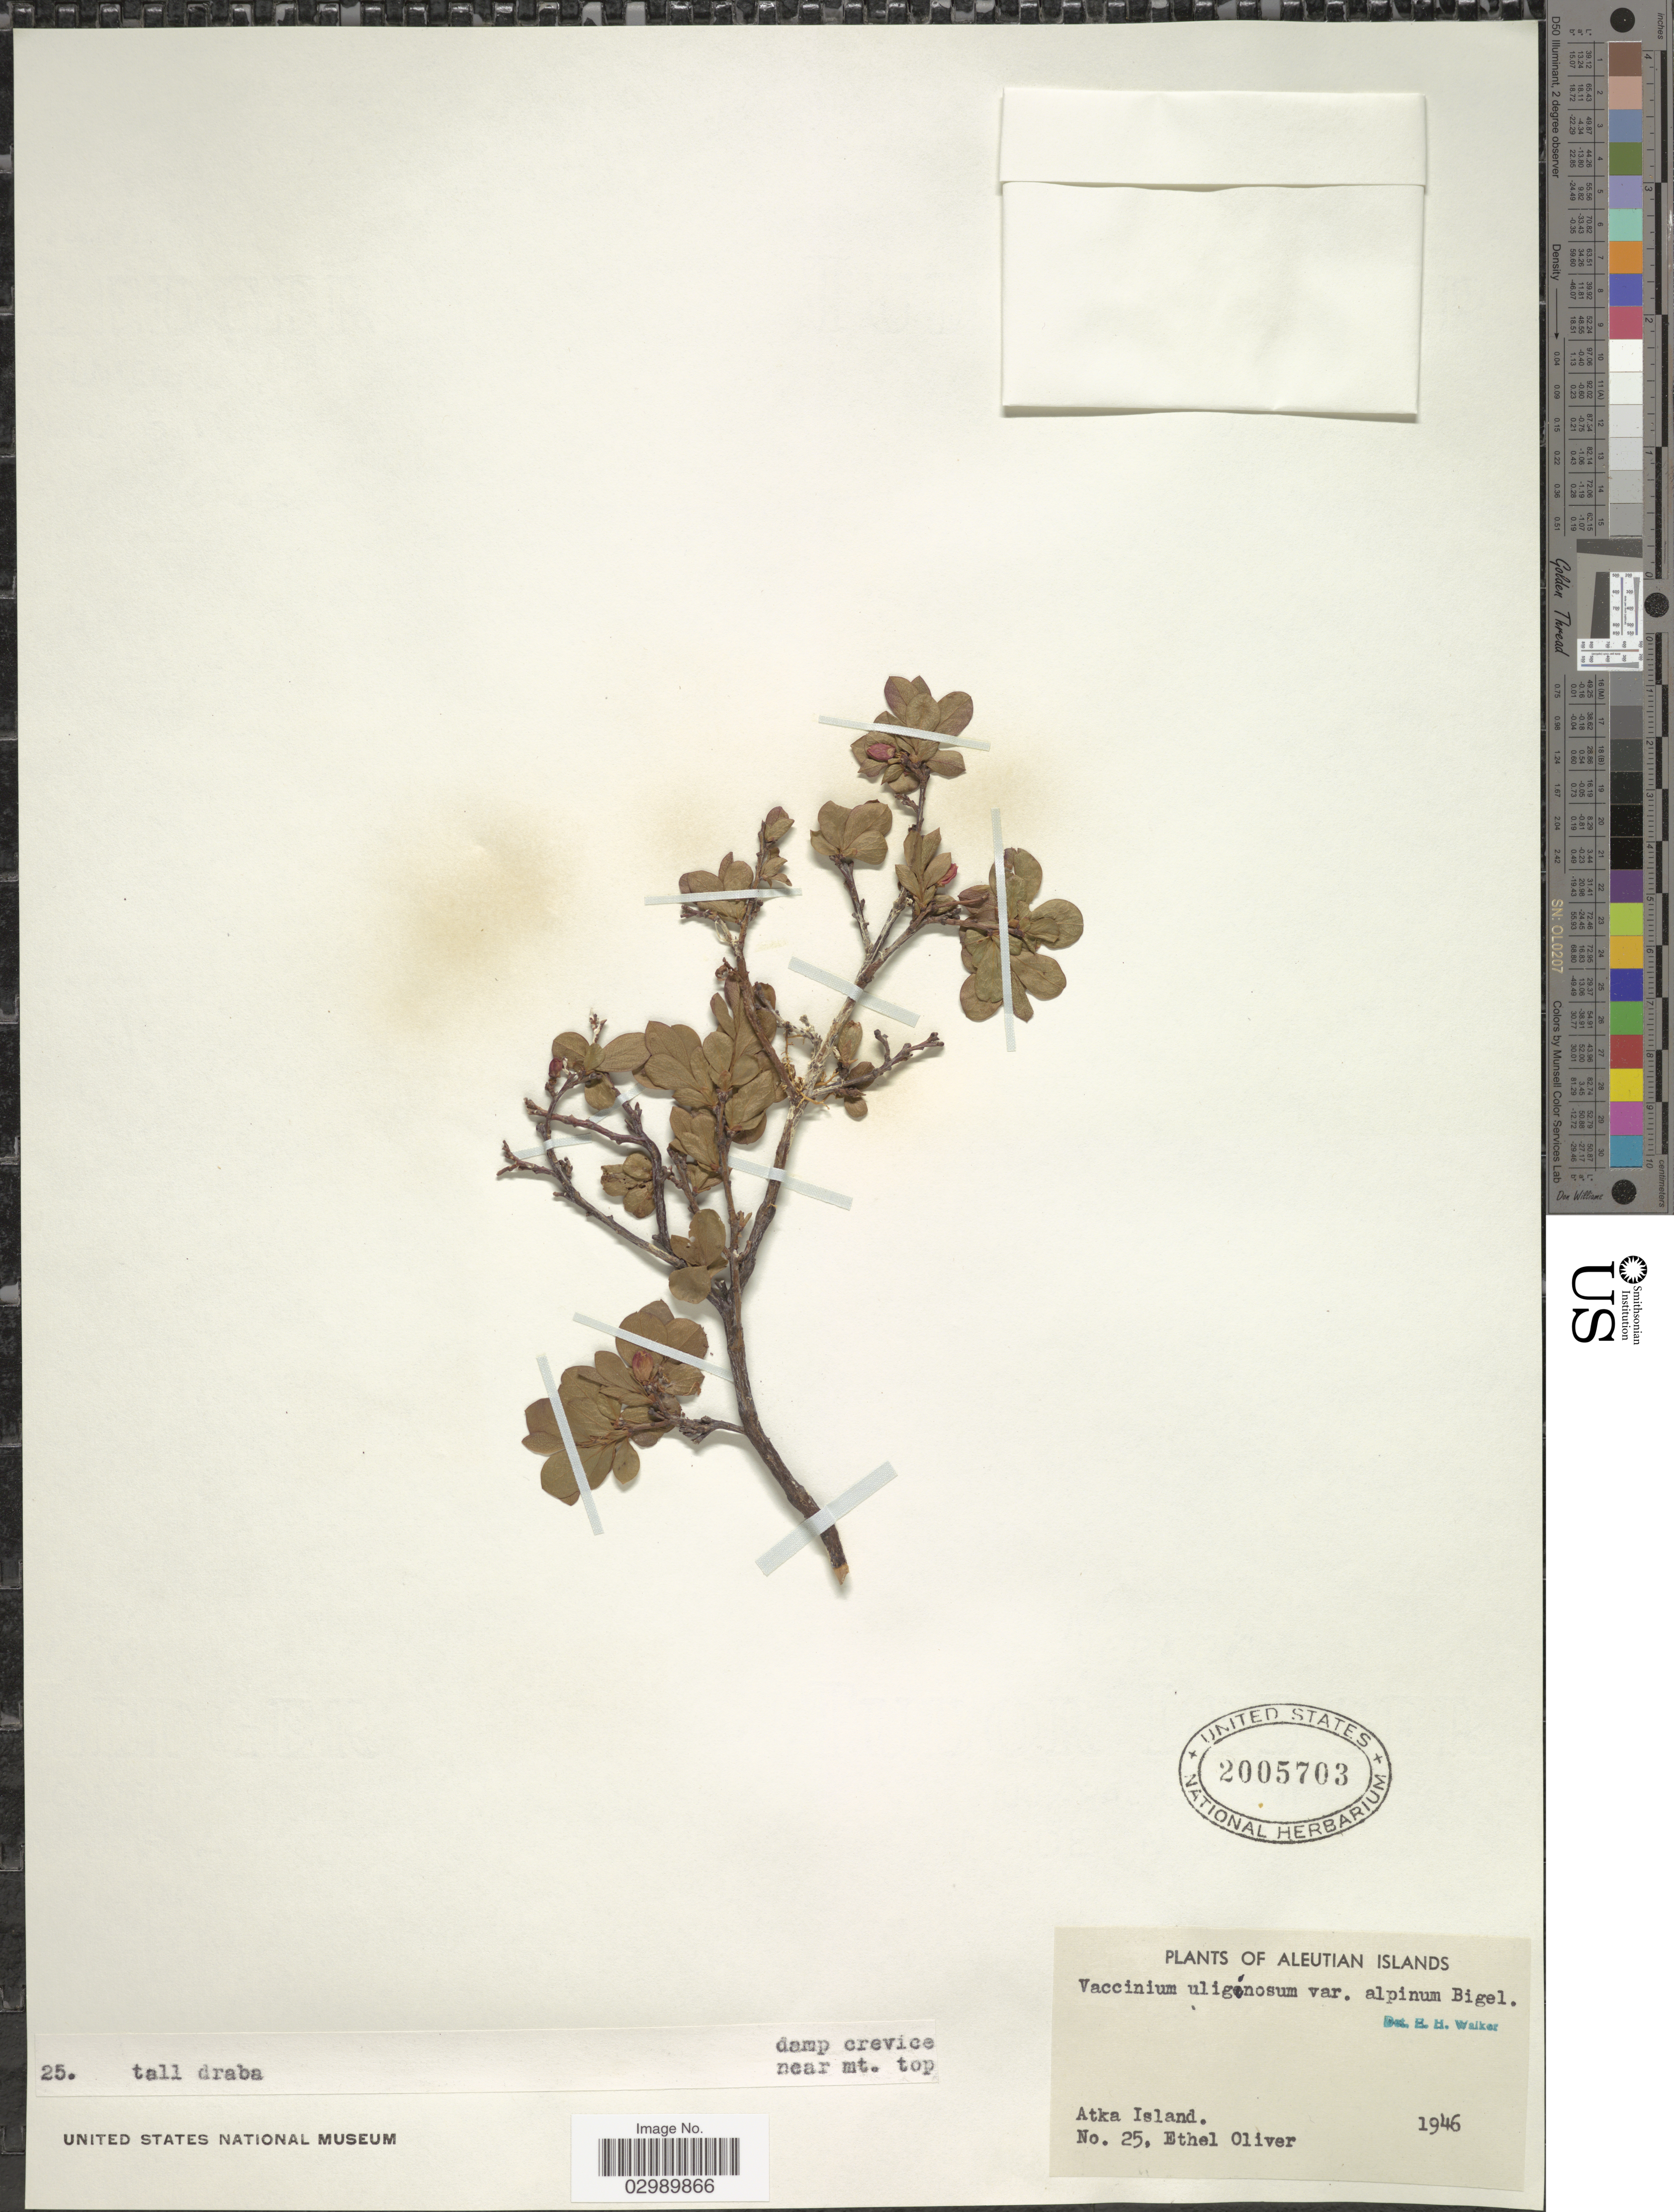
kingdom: Plantae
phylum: Tracheophyta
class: Magnoliopsida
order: Ericales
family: Ericaceae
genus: Vaccinium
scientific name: Vaccinium uliginosum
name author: L.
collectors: E. Oliver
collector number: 25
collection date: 1946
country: United States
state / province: Alaska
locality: Aleutian Islands, Atka Island.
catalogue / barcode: US 2005703